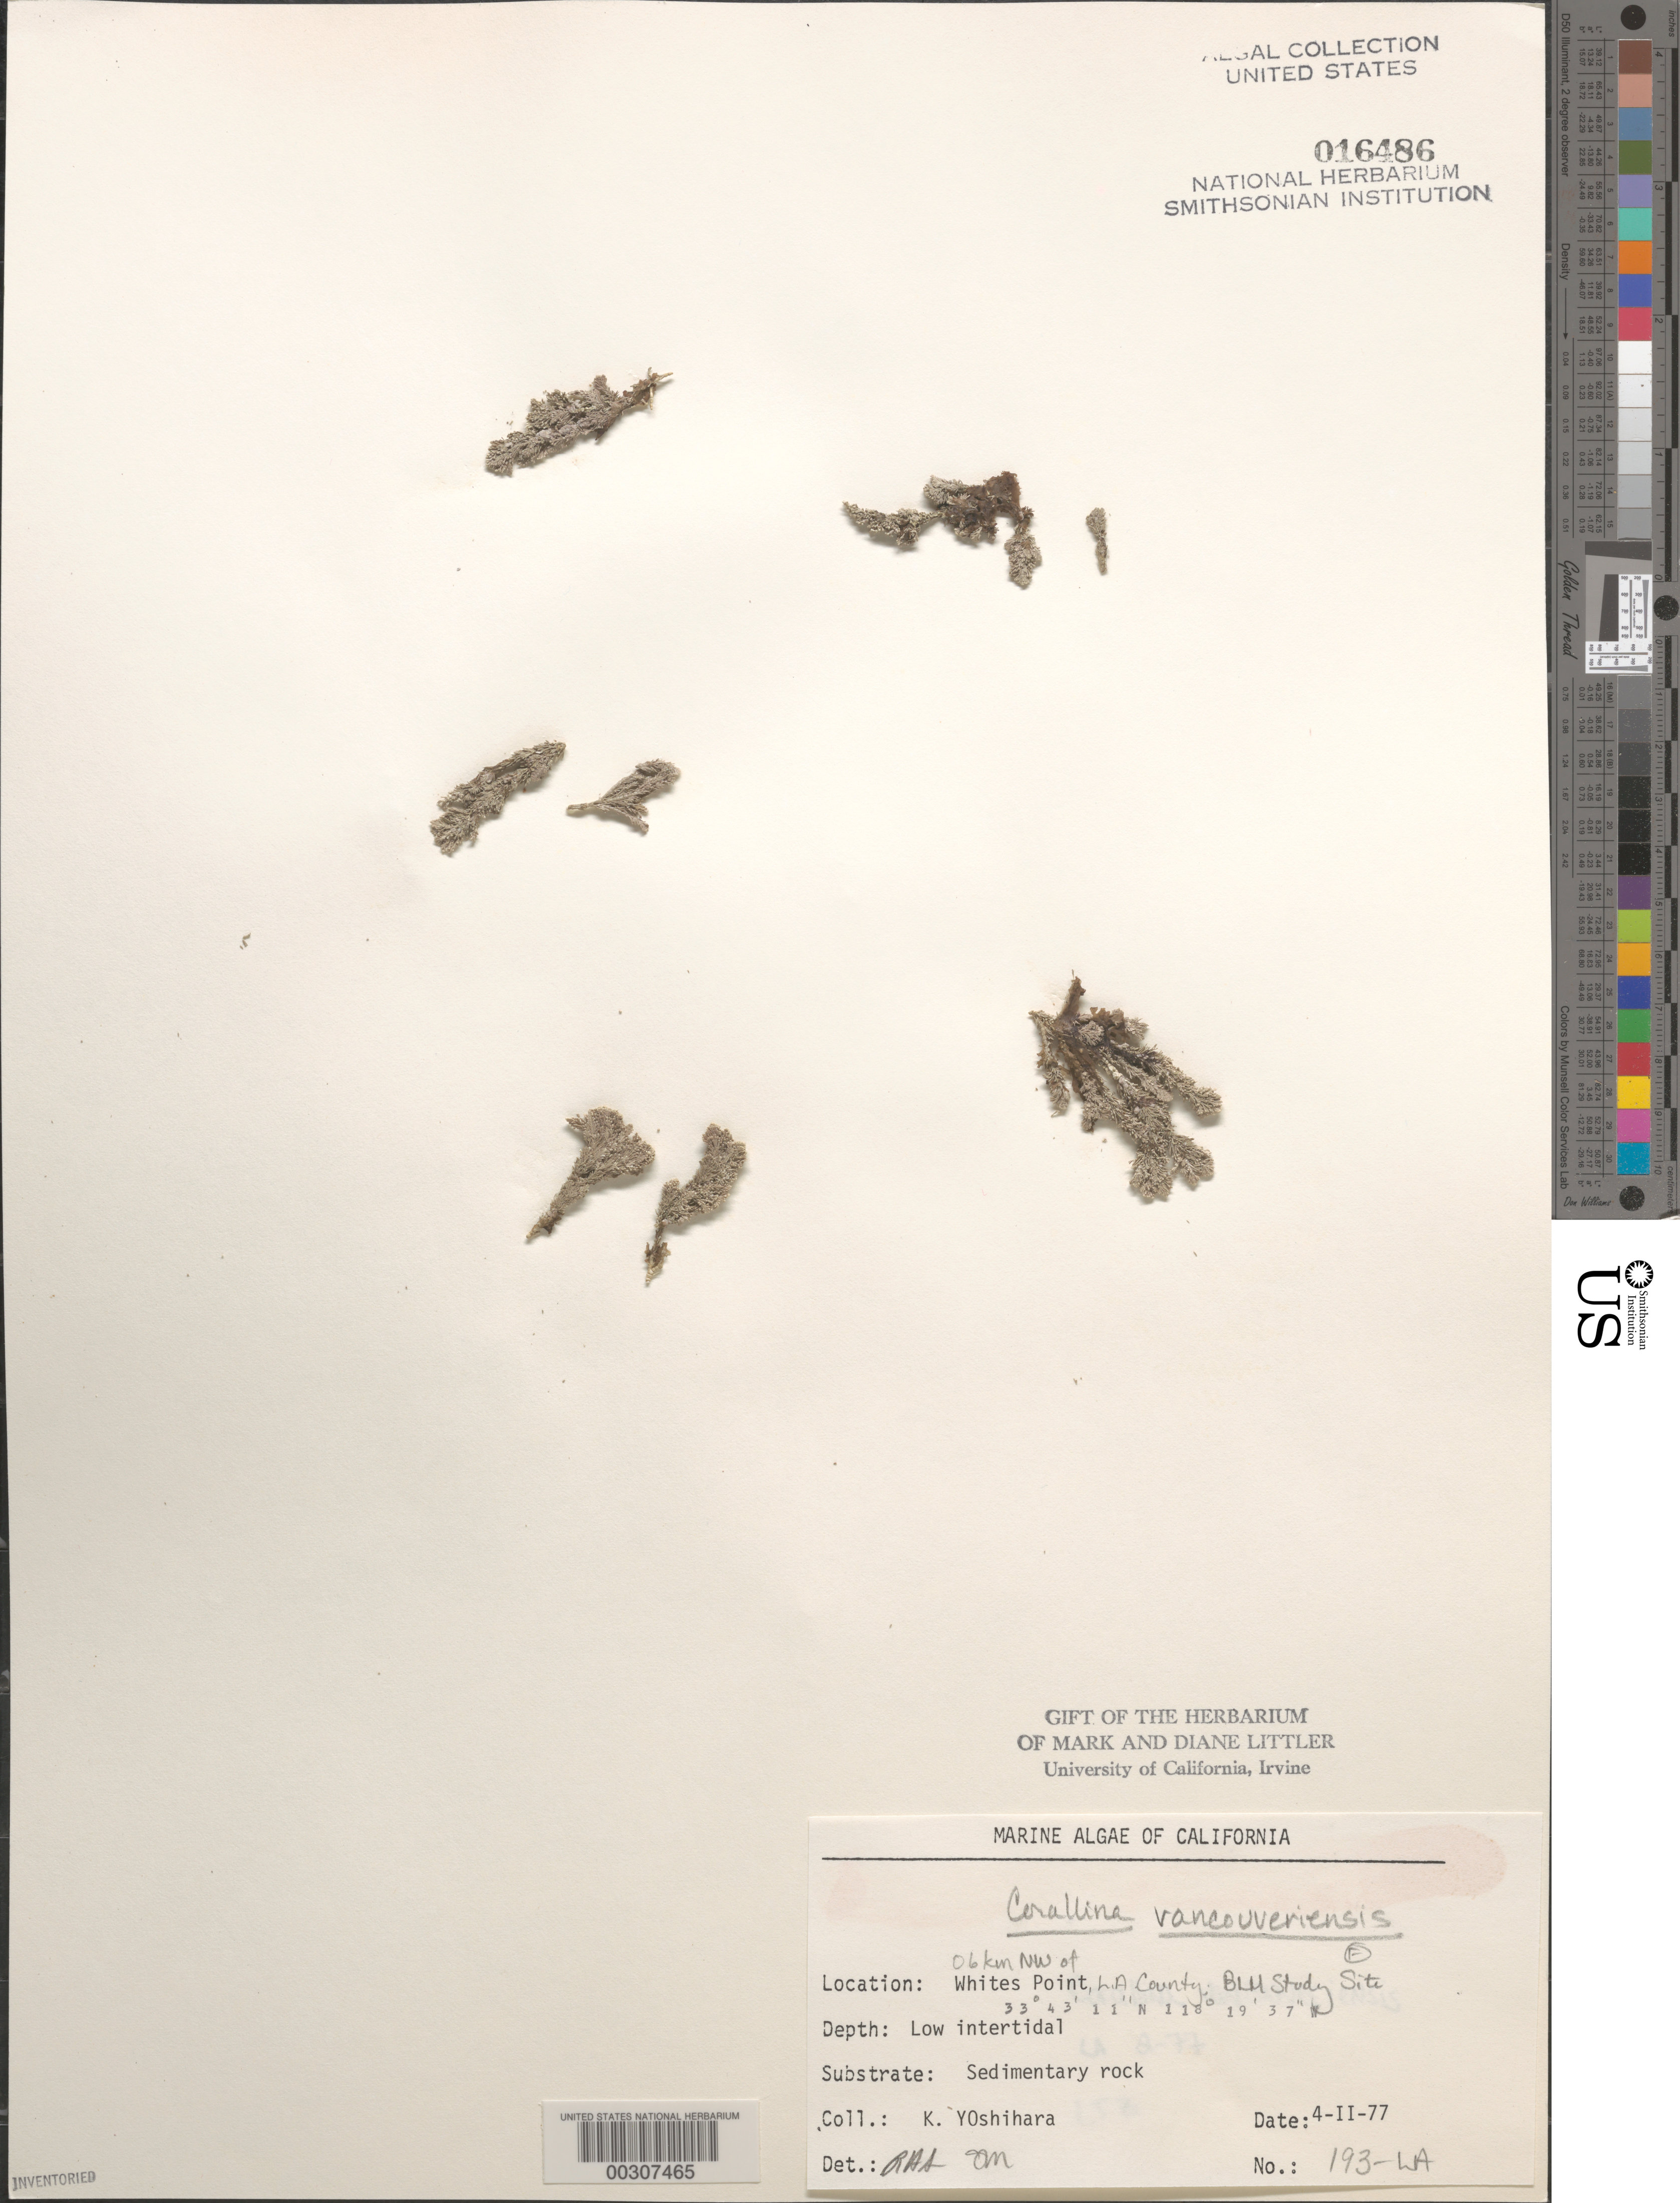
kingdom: Plantae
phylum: Rhodophyta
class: Florideophyceae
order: Corallinales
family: Corallinaceae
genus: Corallina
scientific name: Corallina vancouveriensis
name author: Yendo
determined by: Sims, Robert H.; Murray, S. N.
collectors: K. Yoshihara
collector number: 193-la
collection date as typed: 04 Feb 1977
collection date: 1977-02-04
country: United States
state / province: California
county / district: Los Angeles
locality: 0.6 km northwest of Whites Point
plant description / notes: BLM-SOCALBIGHT Rocky Intertidal Survey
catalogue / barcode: US 16486